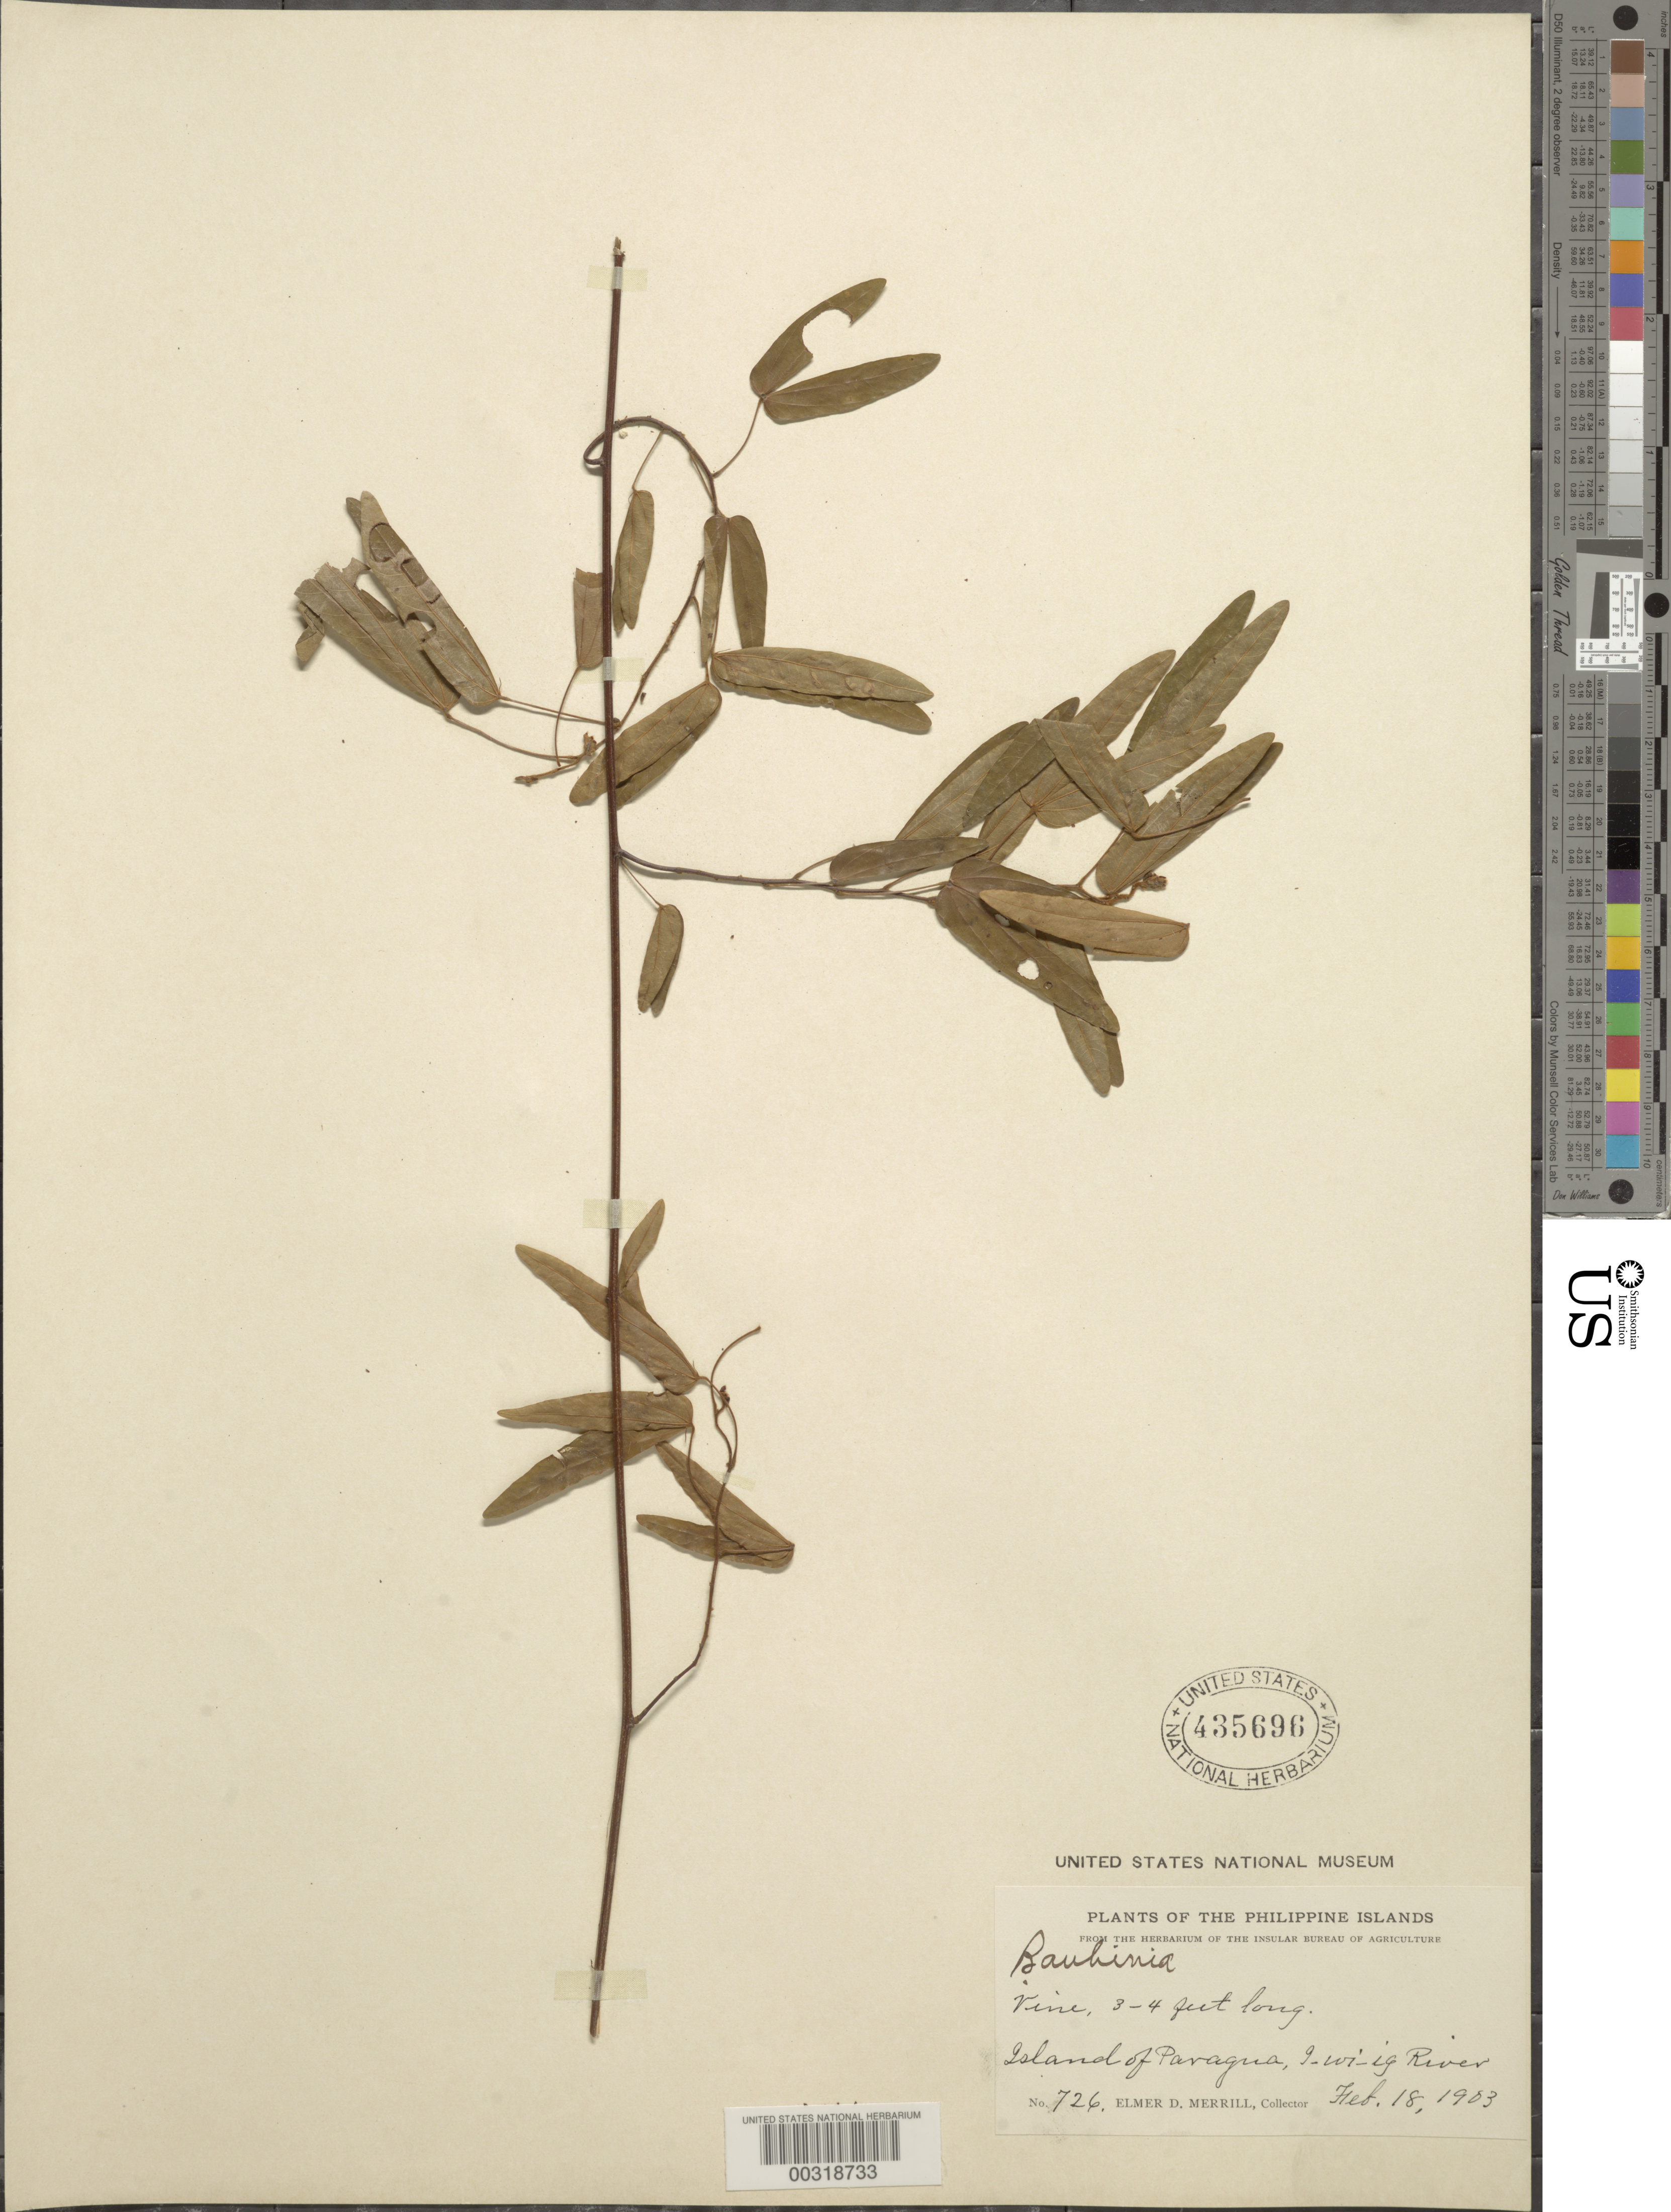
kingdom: Plantae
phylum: Tracheophyta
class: Magnoliopsida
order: Fabales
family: Fabaceae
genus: Bauhinia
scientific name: Bauhinia sp.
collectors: E. D. Merrill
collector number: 726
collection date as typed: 18 Feb 1903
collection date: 1903-02-18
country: Philippines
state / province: Mimaropa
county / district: Palawan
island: Palawan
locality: I-wi-ig river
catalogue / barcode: US 435696